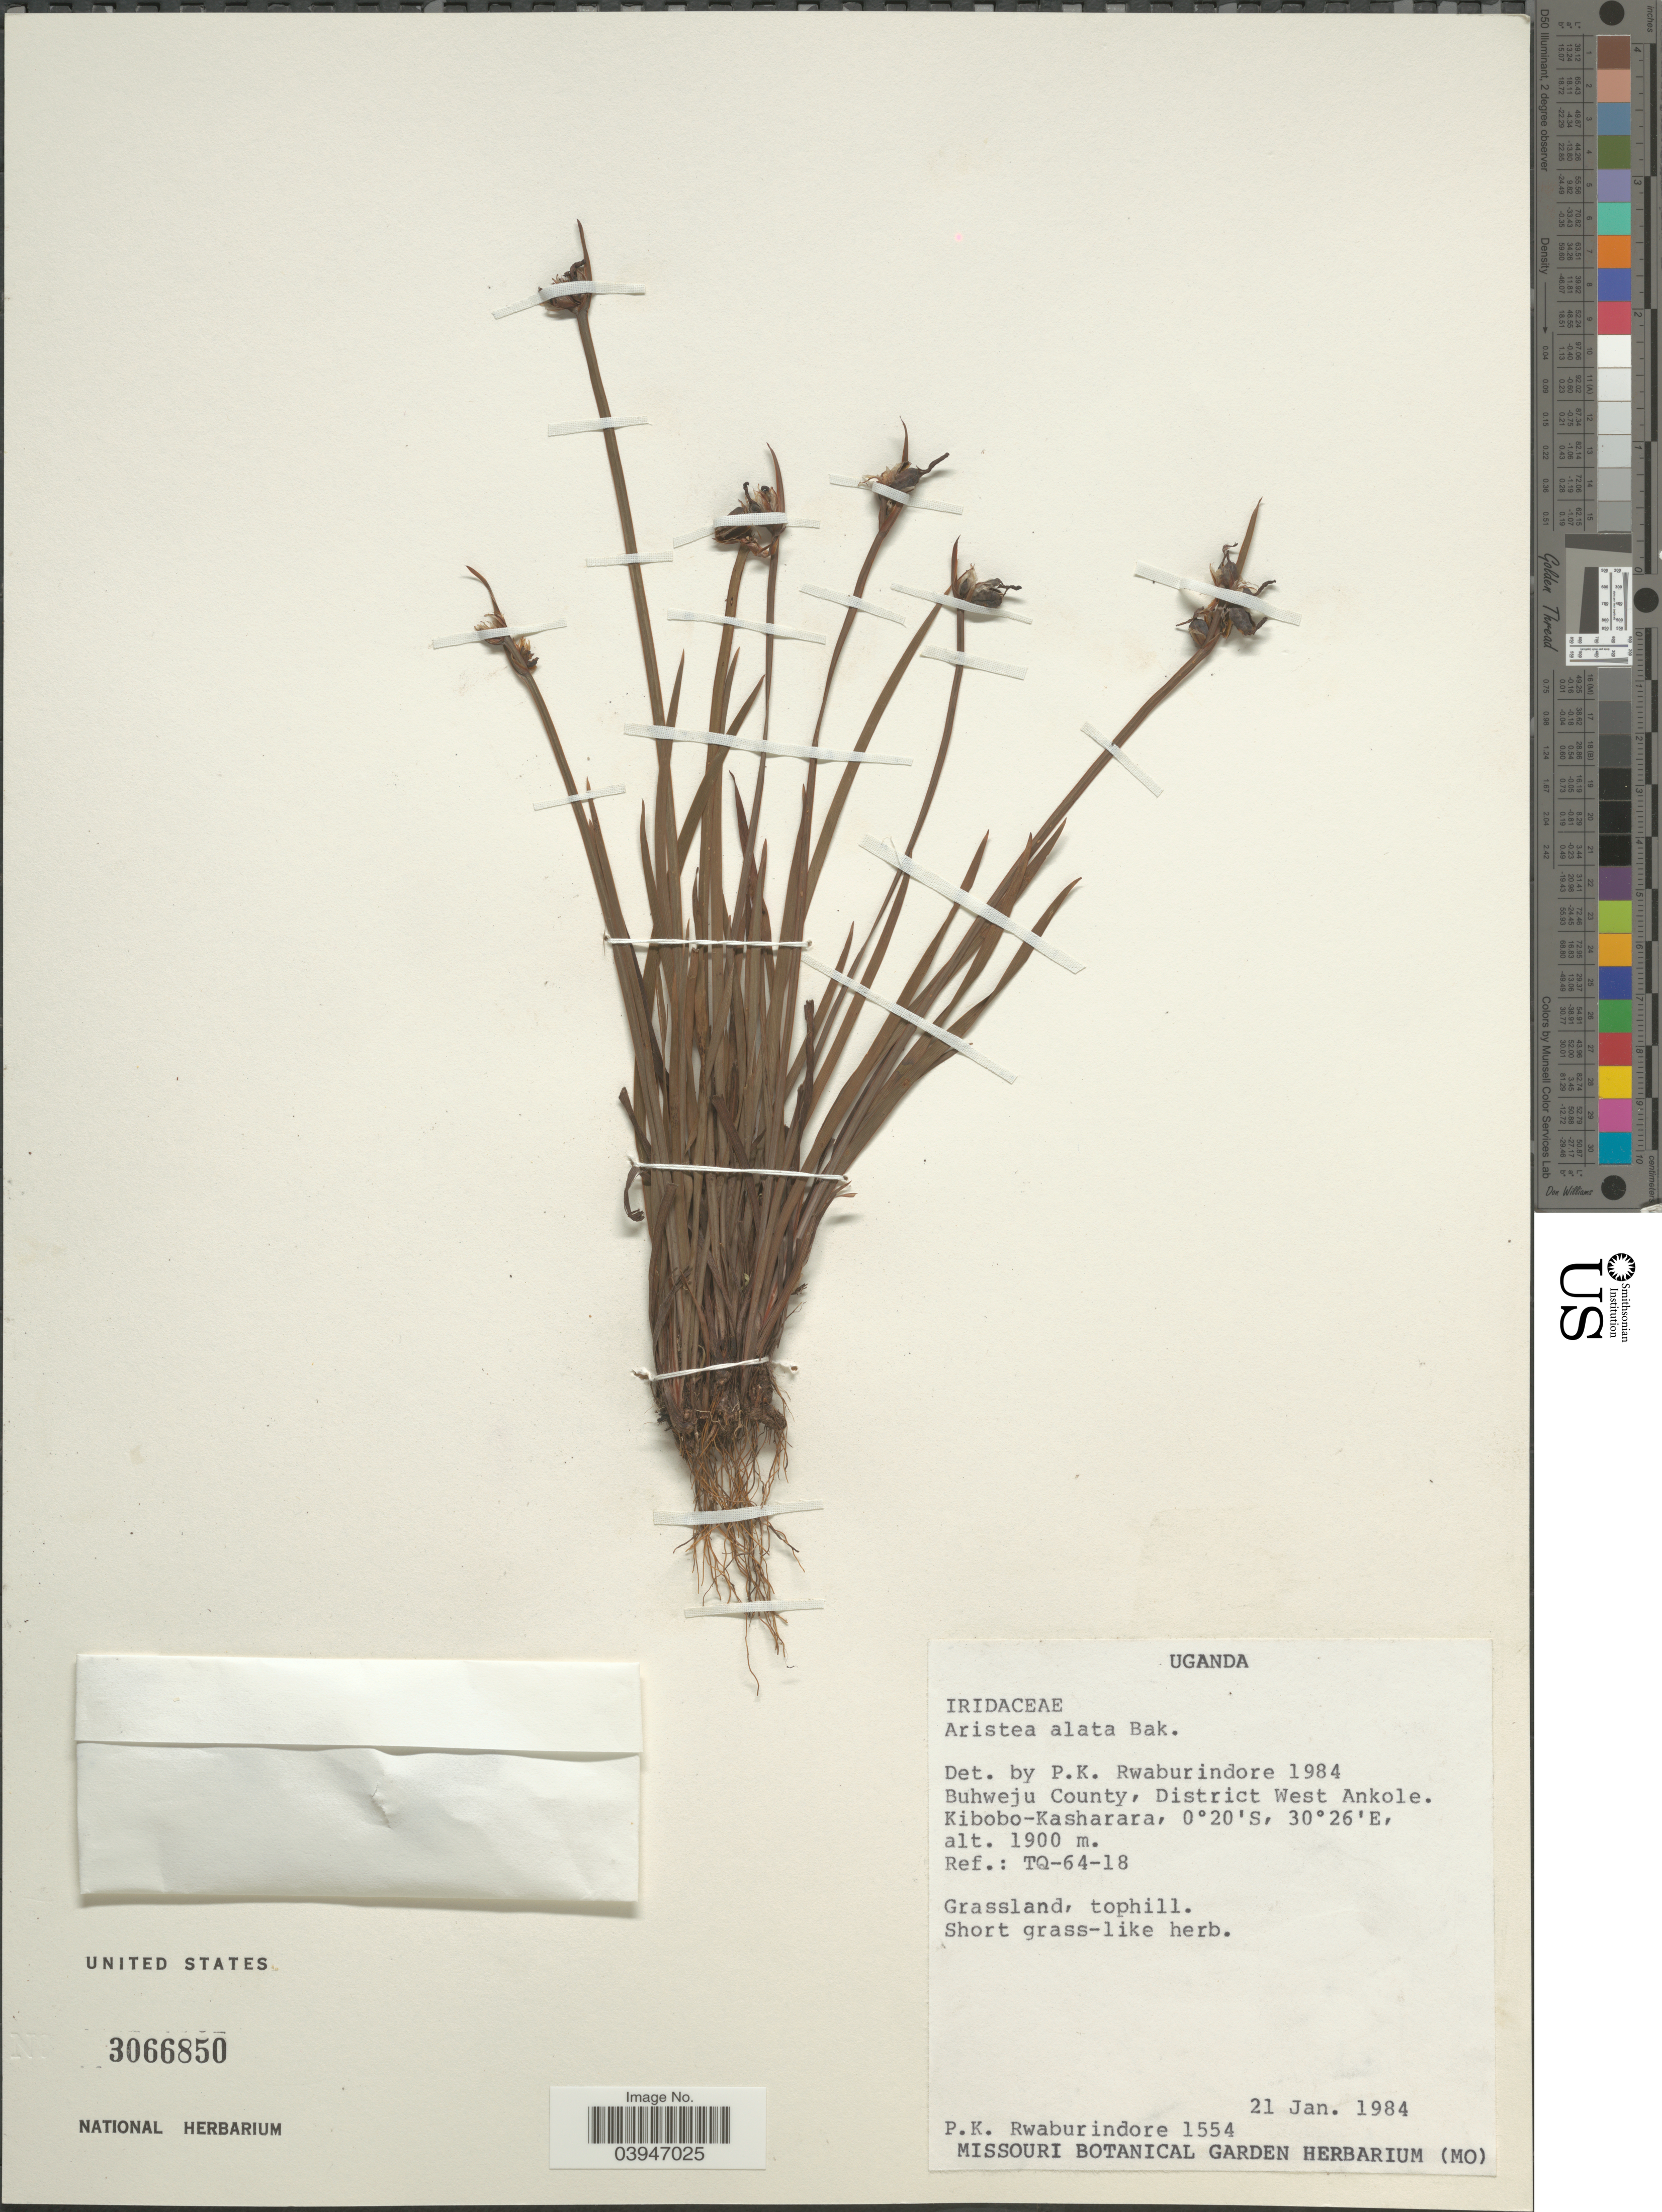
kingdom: Plantae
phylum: Tracheophyta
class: Liliopsida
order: Asparagales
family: Iridaceae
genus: Aristea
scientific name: Aristea alata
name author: Baker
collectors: P. Rwaburindore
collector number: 1554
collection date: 1984-01-21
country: Uganda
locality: Buhweju County, District West Ankole. Kibobo-Kasharara. Ref.: TQ-64-18.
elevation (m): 1900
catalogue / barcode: US 3066850